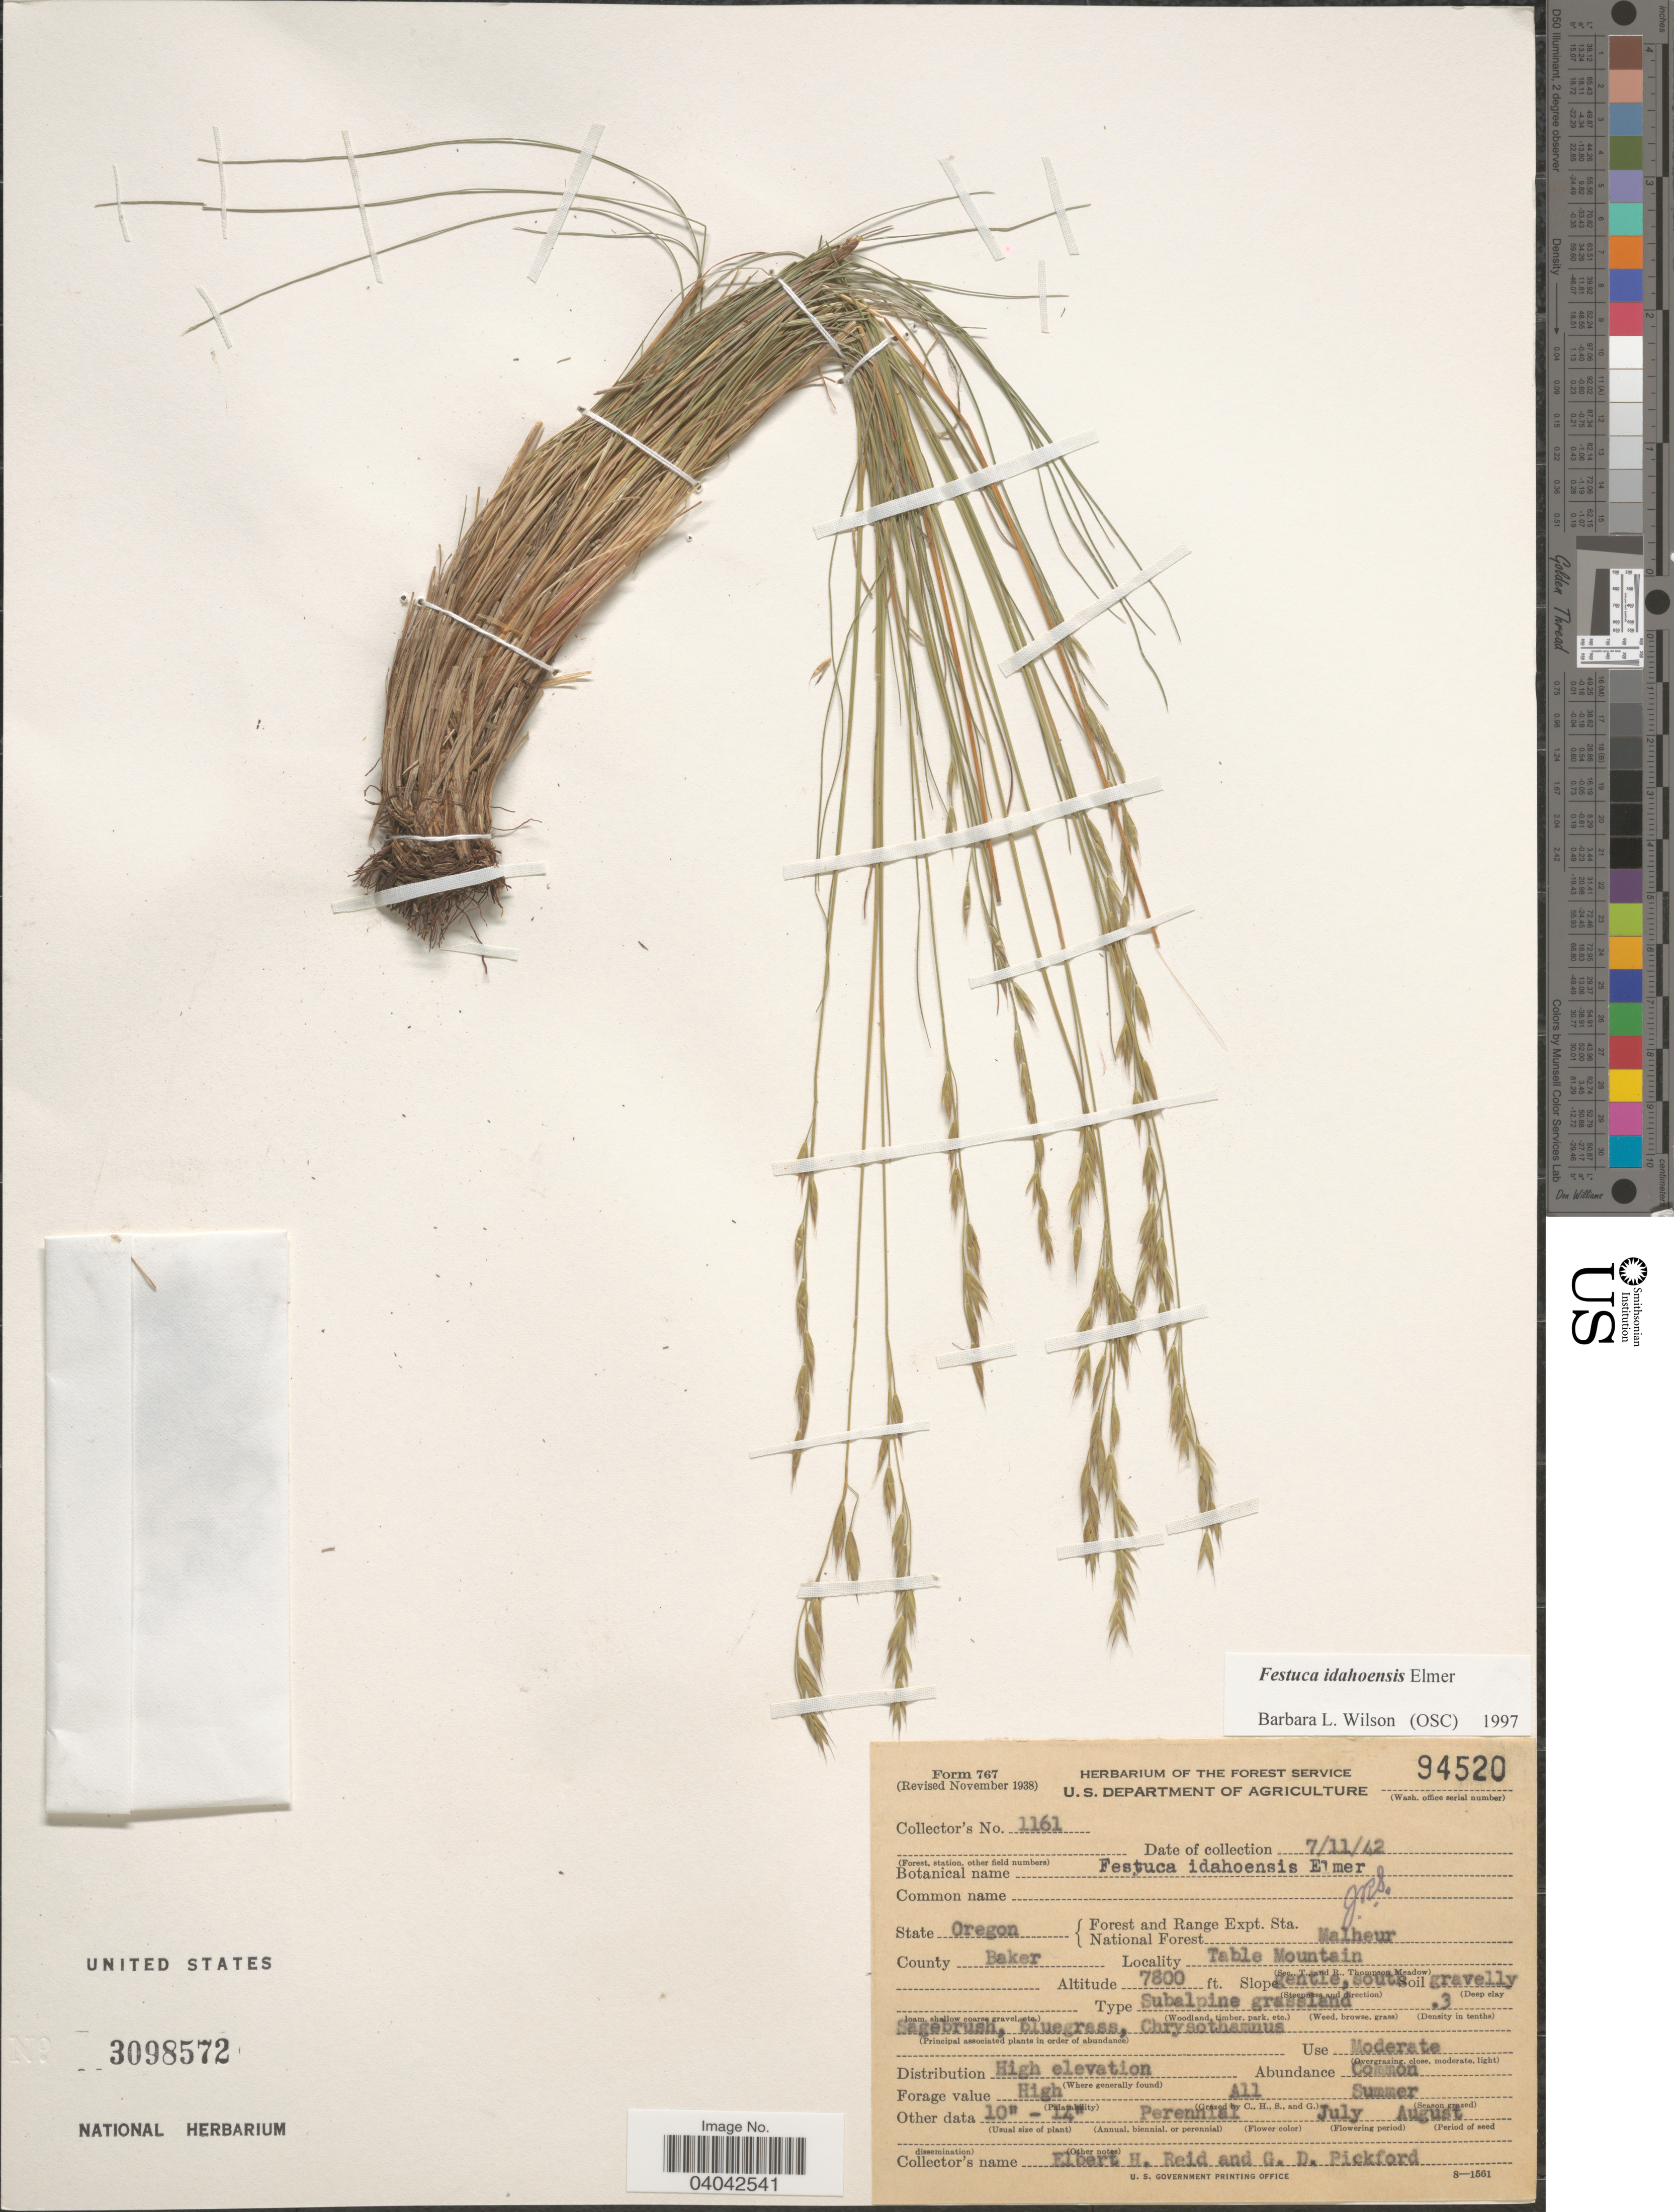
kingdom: Plantae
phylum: Tracheophyta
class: Liliopsida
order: Poales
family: Poaceae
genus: Festuca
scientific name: Festuca idahoensis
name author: Elmer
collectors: E. Reid & G. Pickford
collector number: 1161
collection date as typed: Transcribed d/m/y: 11/7/42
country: United States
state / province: Oregon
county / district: Baker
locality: Forest and Range Expt. Sta. National Forest Malheur. County Baker. Table Mountain. Slope gentle, south.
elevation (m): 2377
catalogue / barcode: US 3098572